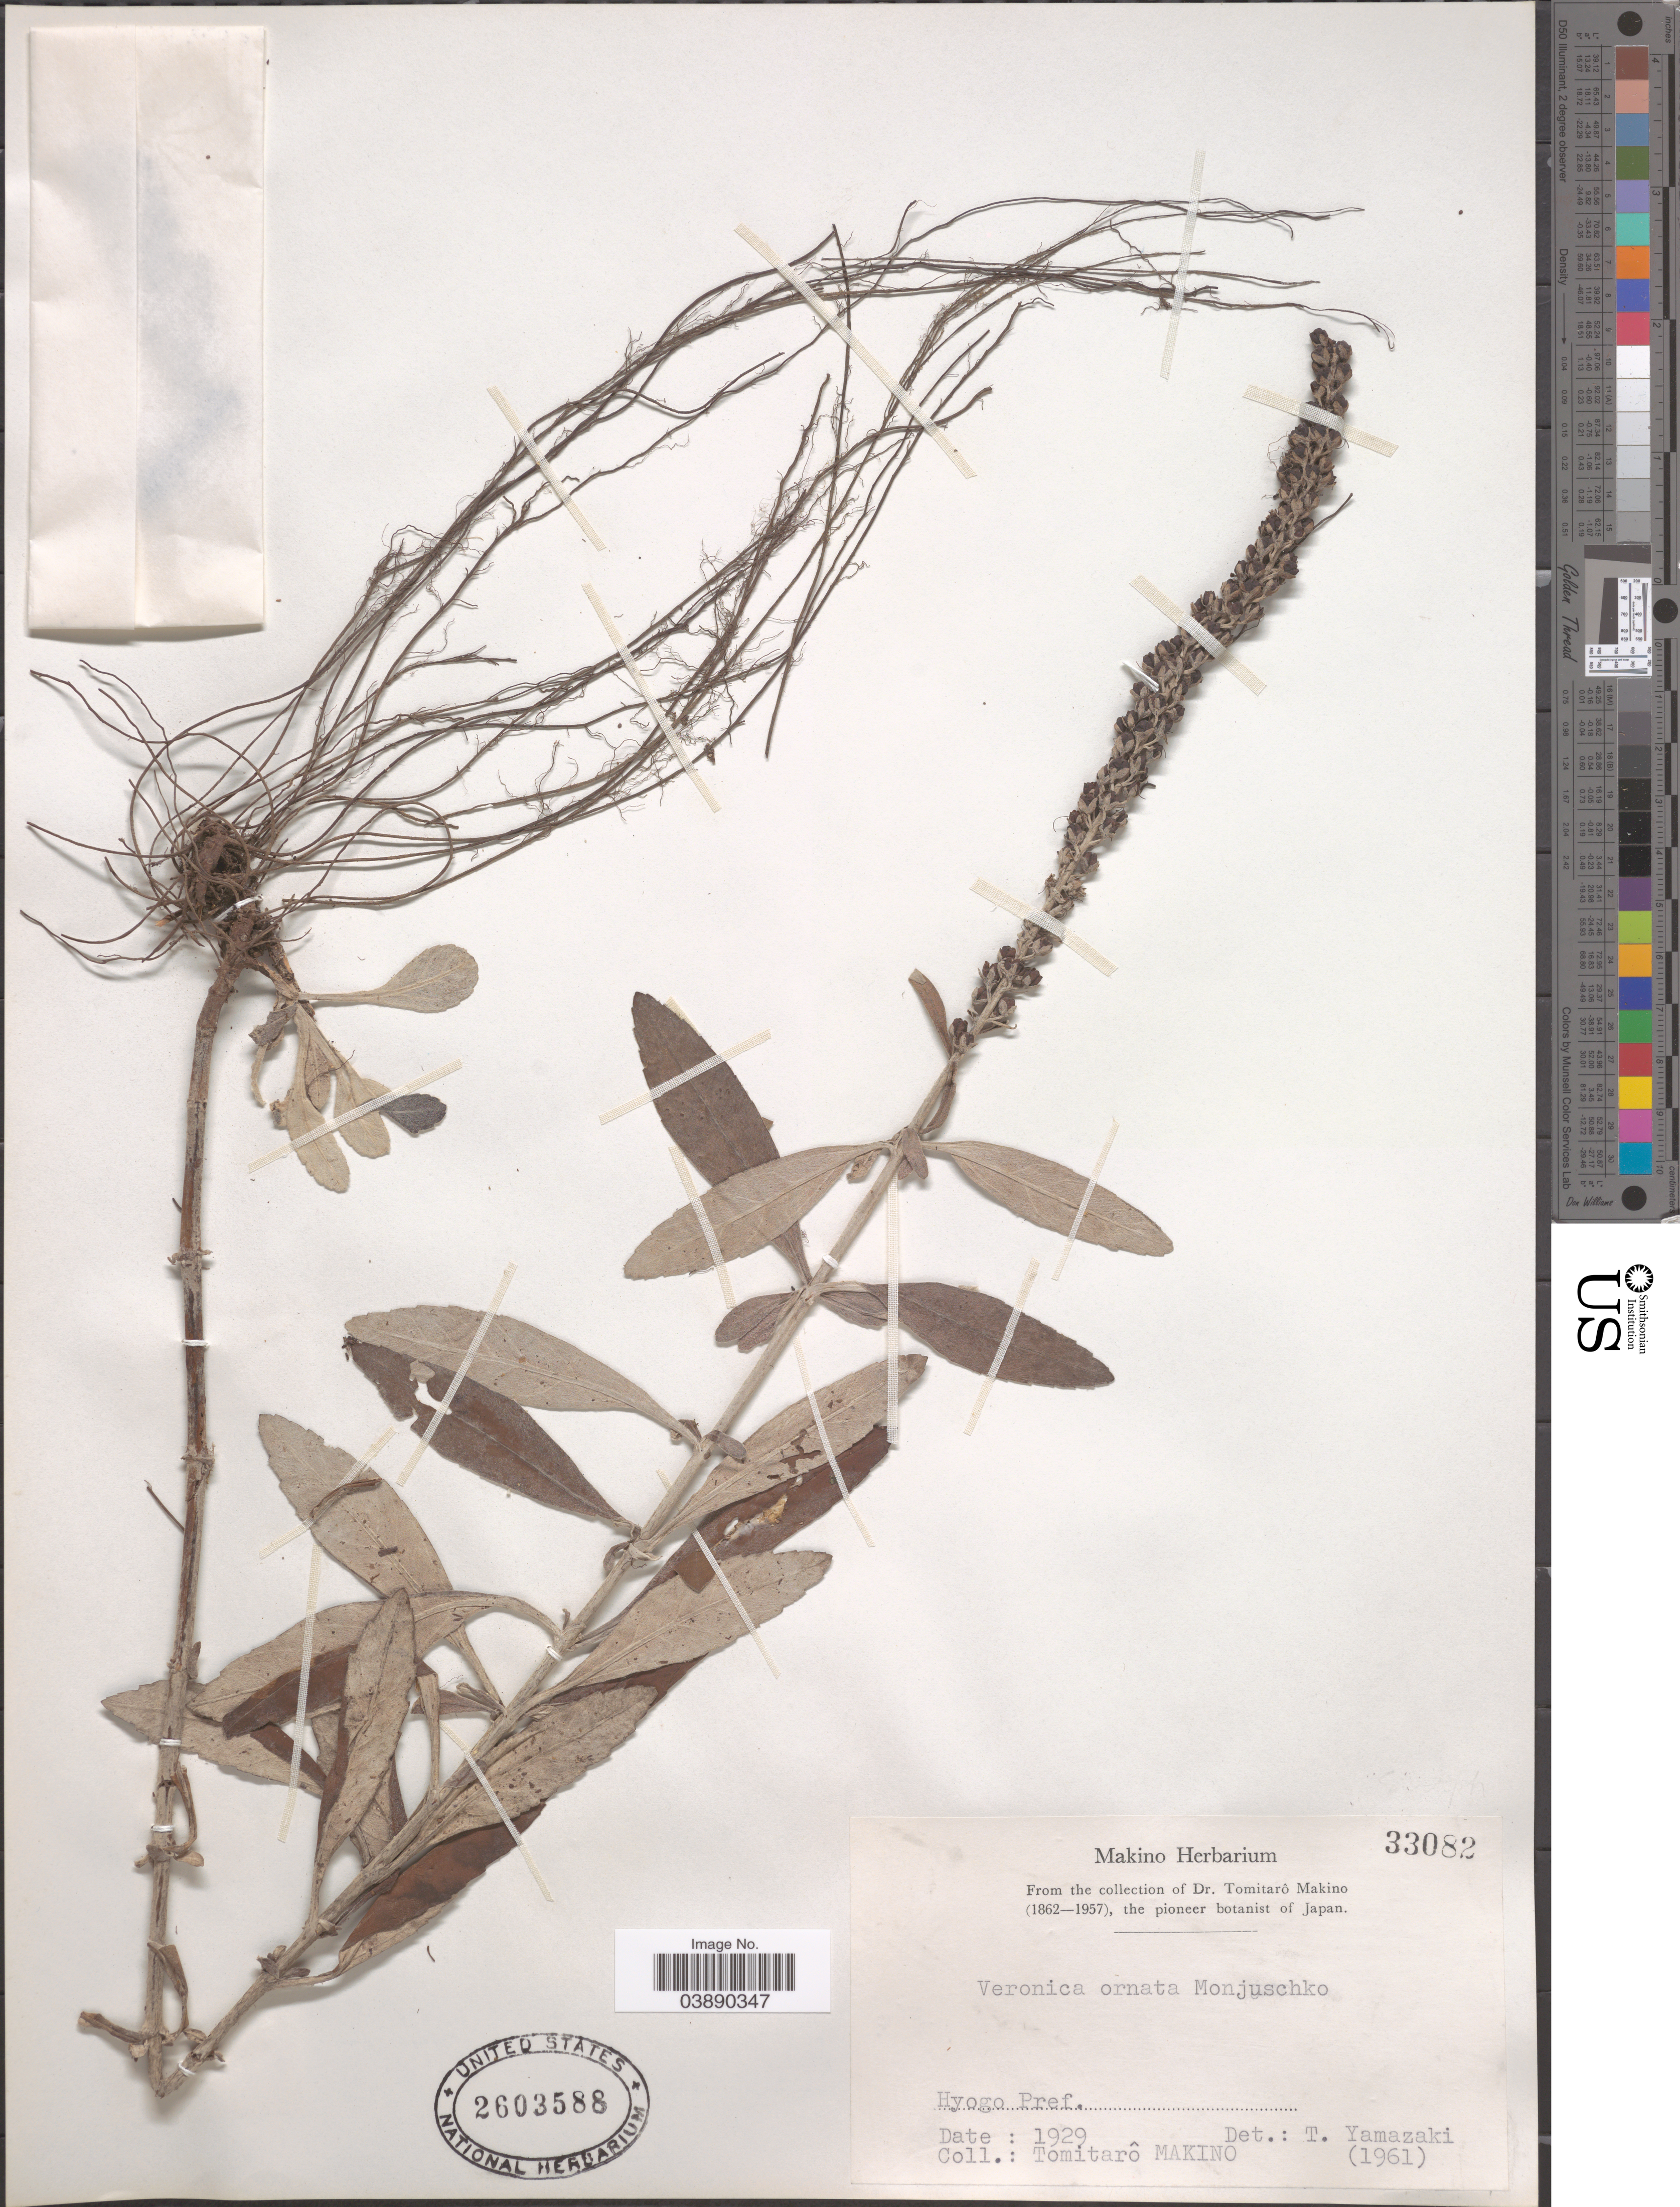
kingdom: Plantae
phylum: Tracheophyta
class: Magnoliopsida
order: Lamiales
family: Plantaginaceae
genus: Veronica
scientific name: Veronica ornata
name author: Monjuschko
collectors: T. Makino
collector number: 33082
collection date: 1929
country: Japan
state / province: Hyogo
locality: Hyogo Pref.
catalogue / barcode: US 2603588